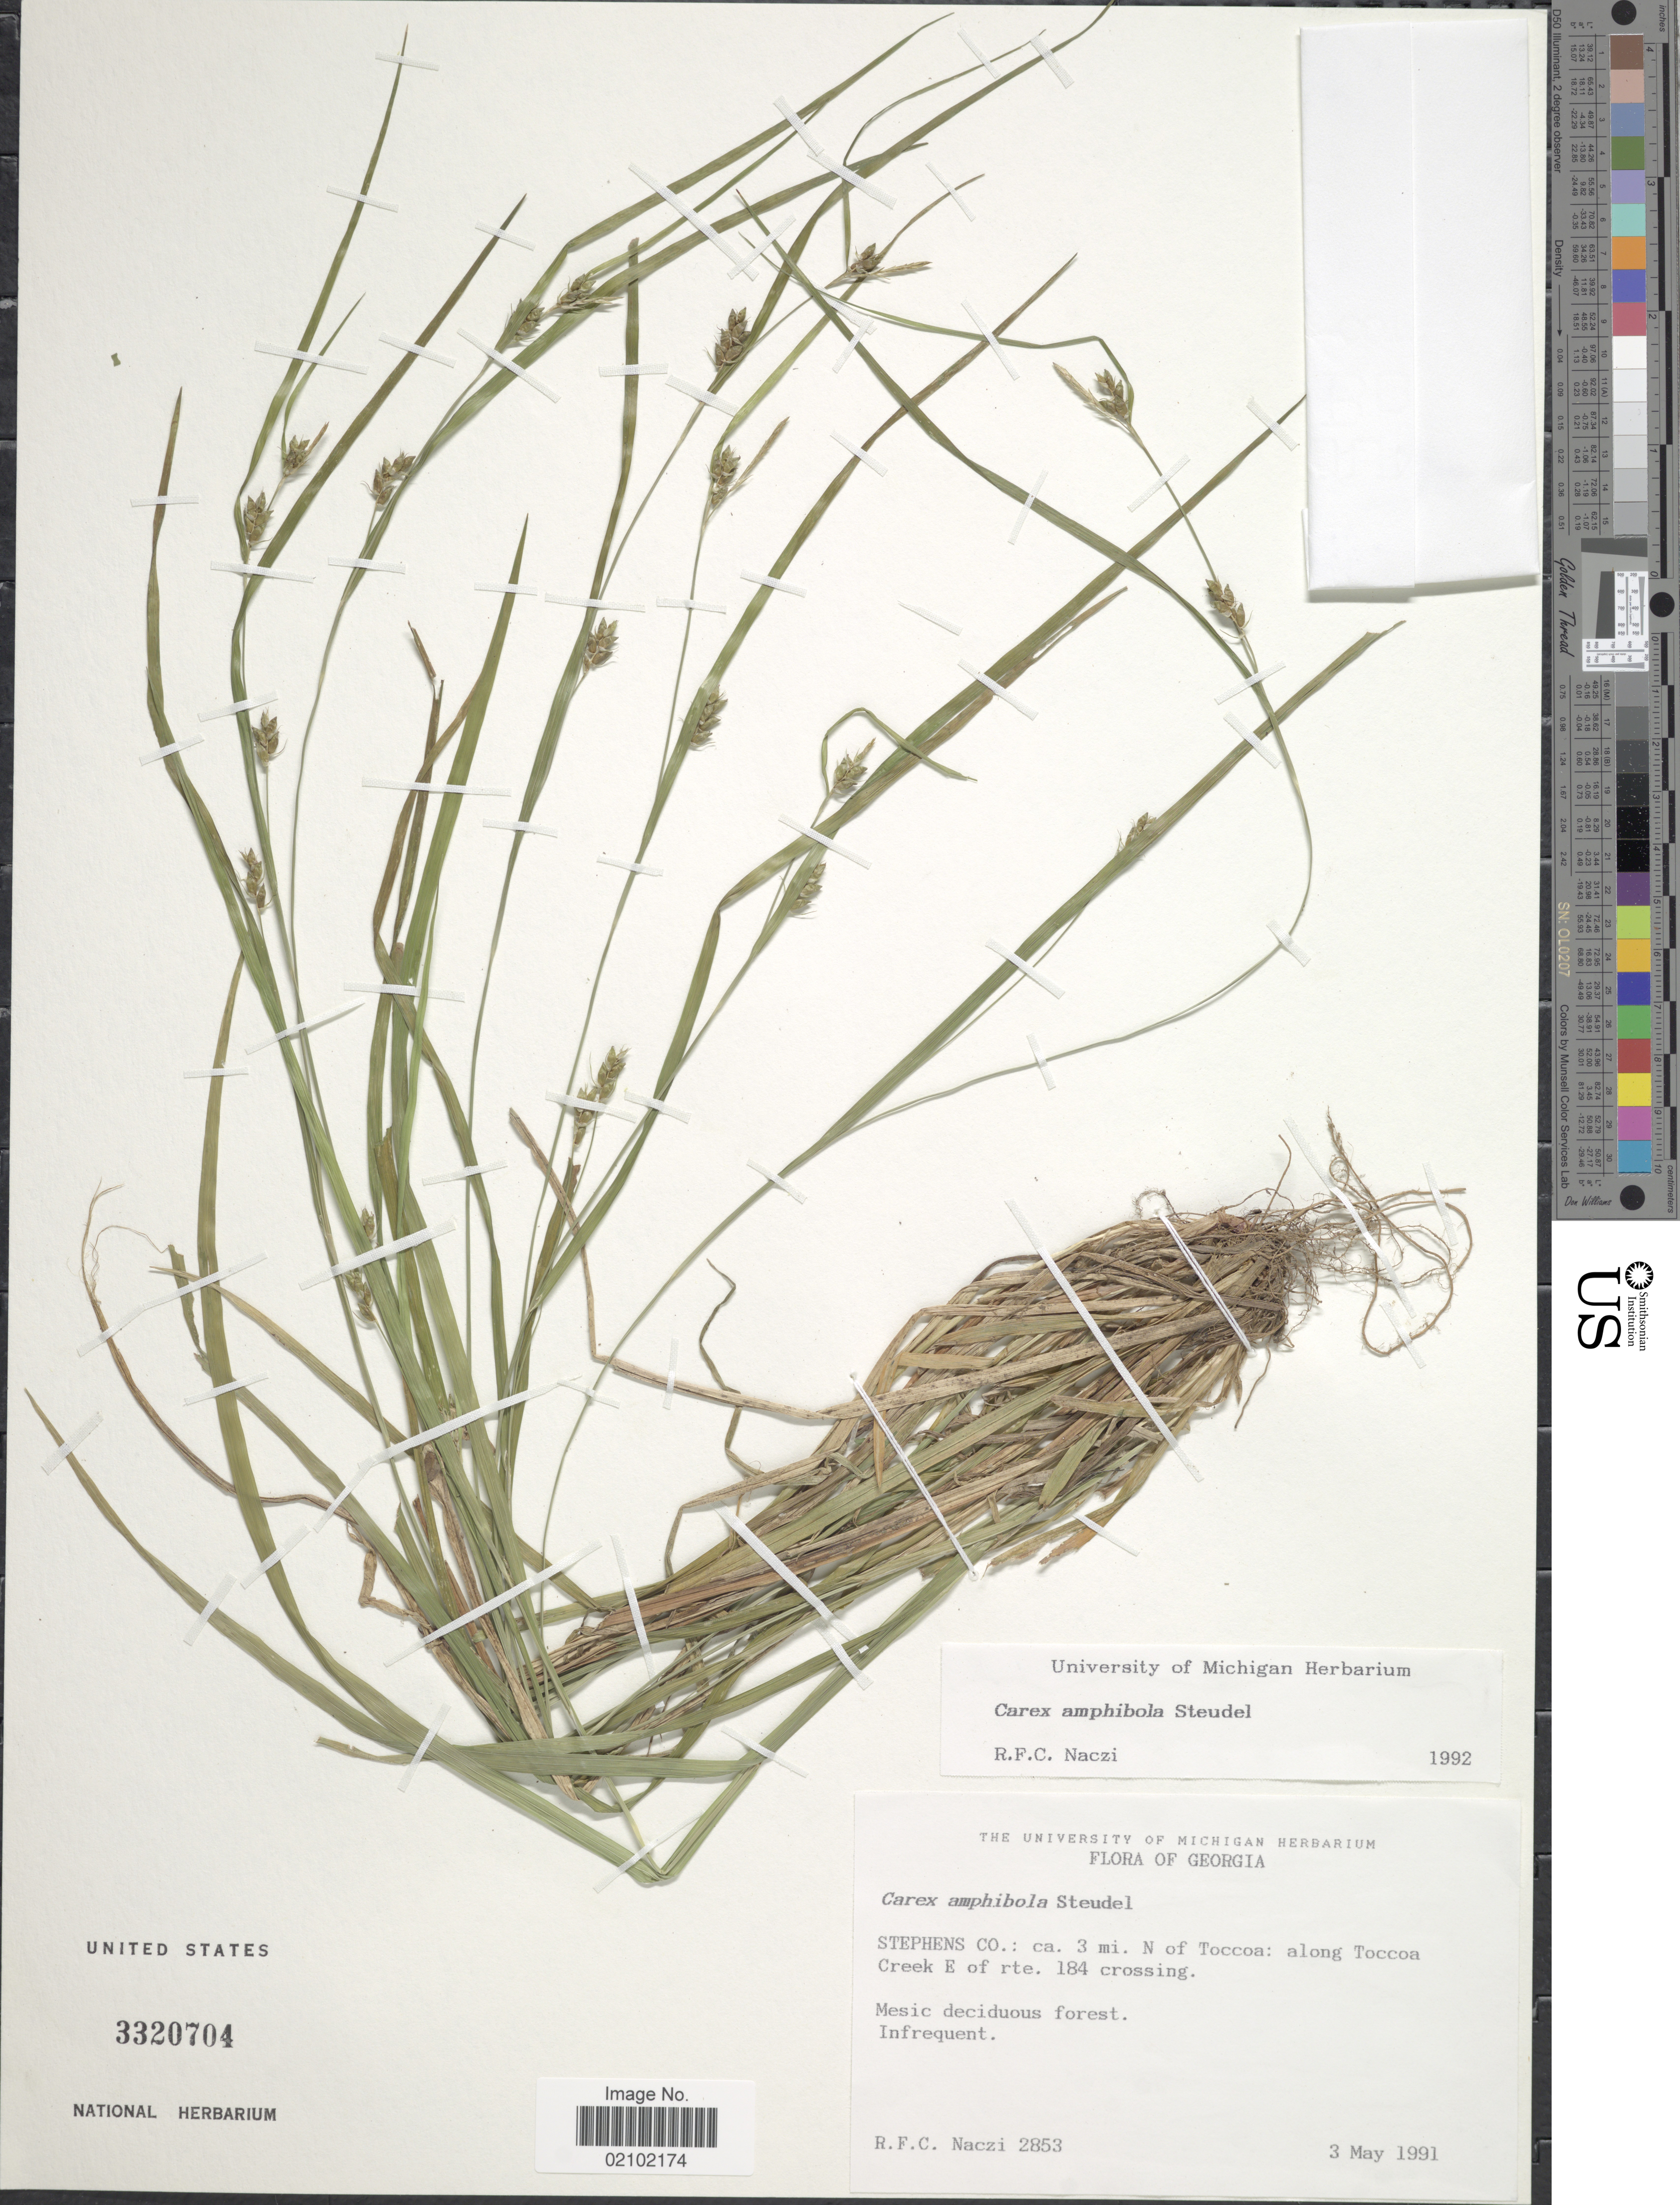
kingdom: Plantae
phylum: Tracheophyta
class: Liliopsida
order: Poales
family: Cyperaceae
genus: Carex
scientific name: Carex amphibola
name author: Steud.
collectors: R. F. C. Naczi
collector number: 2853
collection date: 1991-05-03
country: United States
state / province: Georgia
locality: Stephens Co.: ca. 3 mi. N of Toccoa: along Toccoa Creek E of rte. 184 crossing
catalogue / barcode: US 3320704